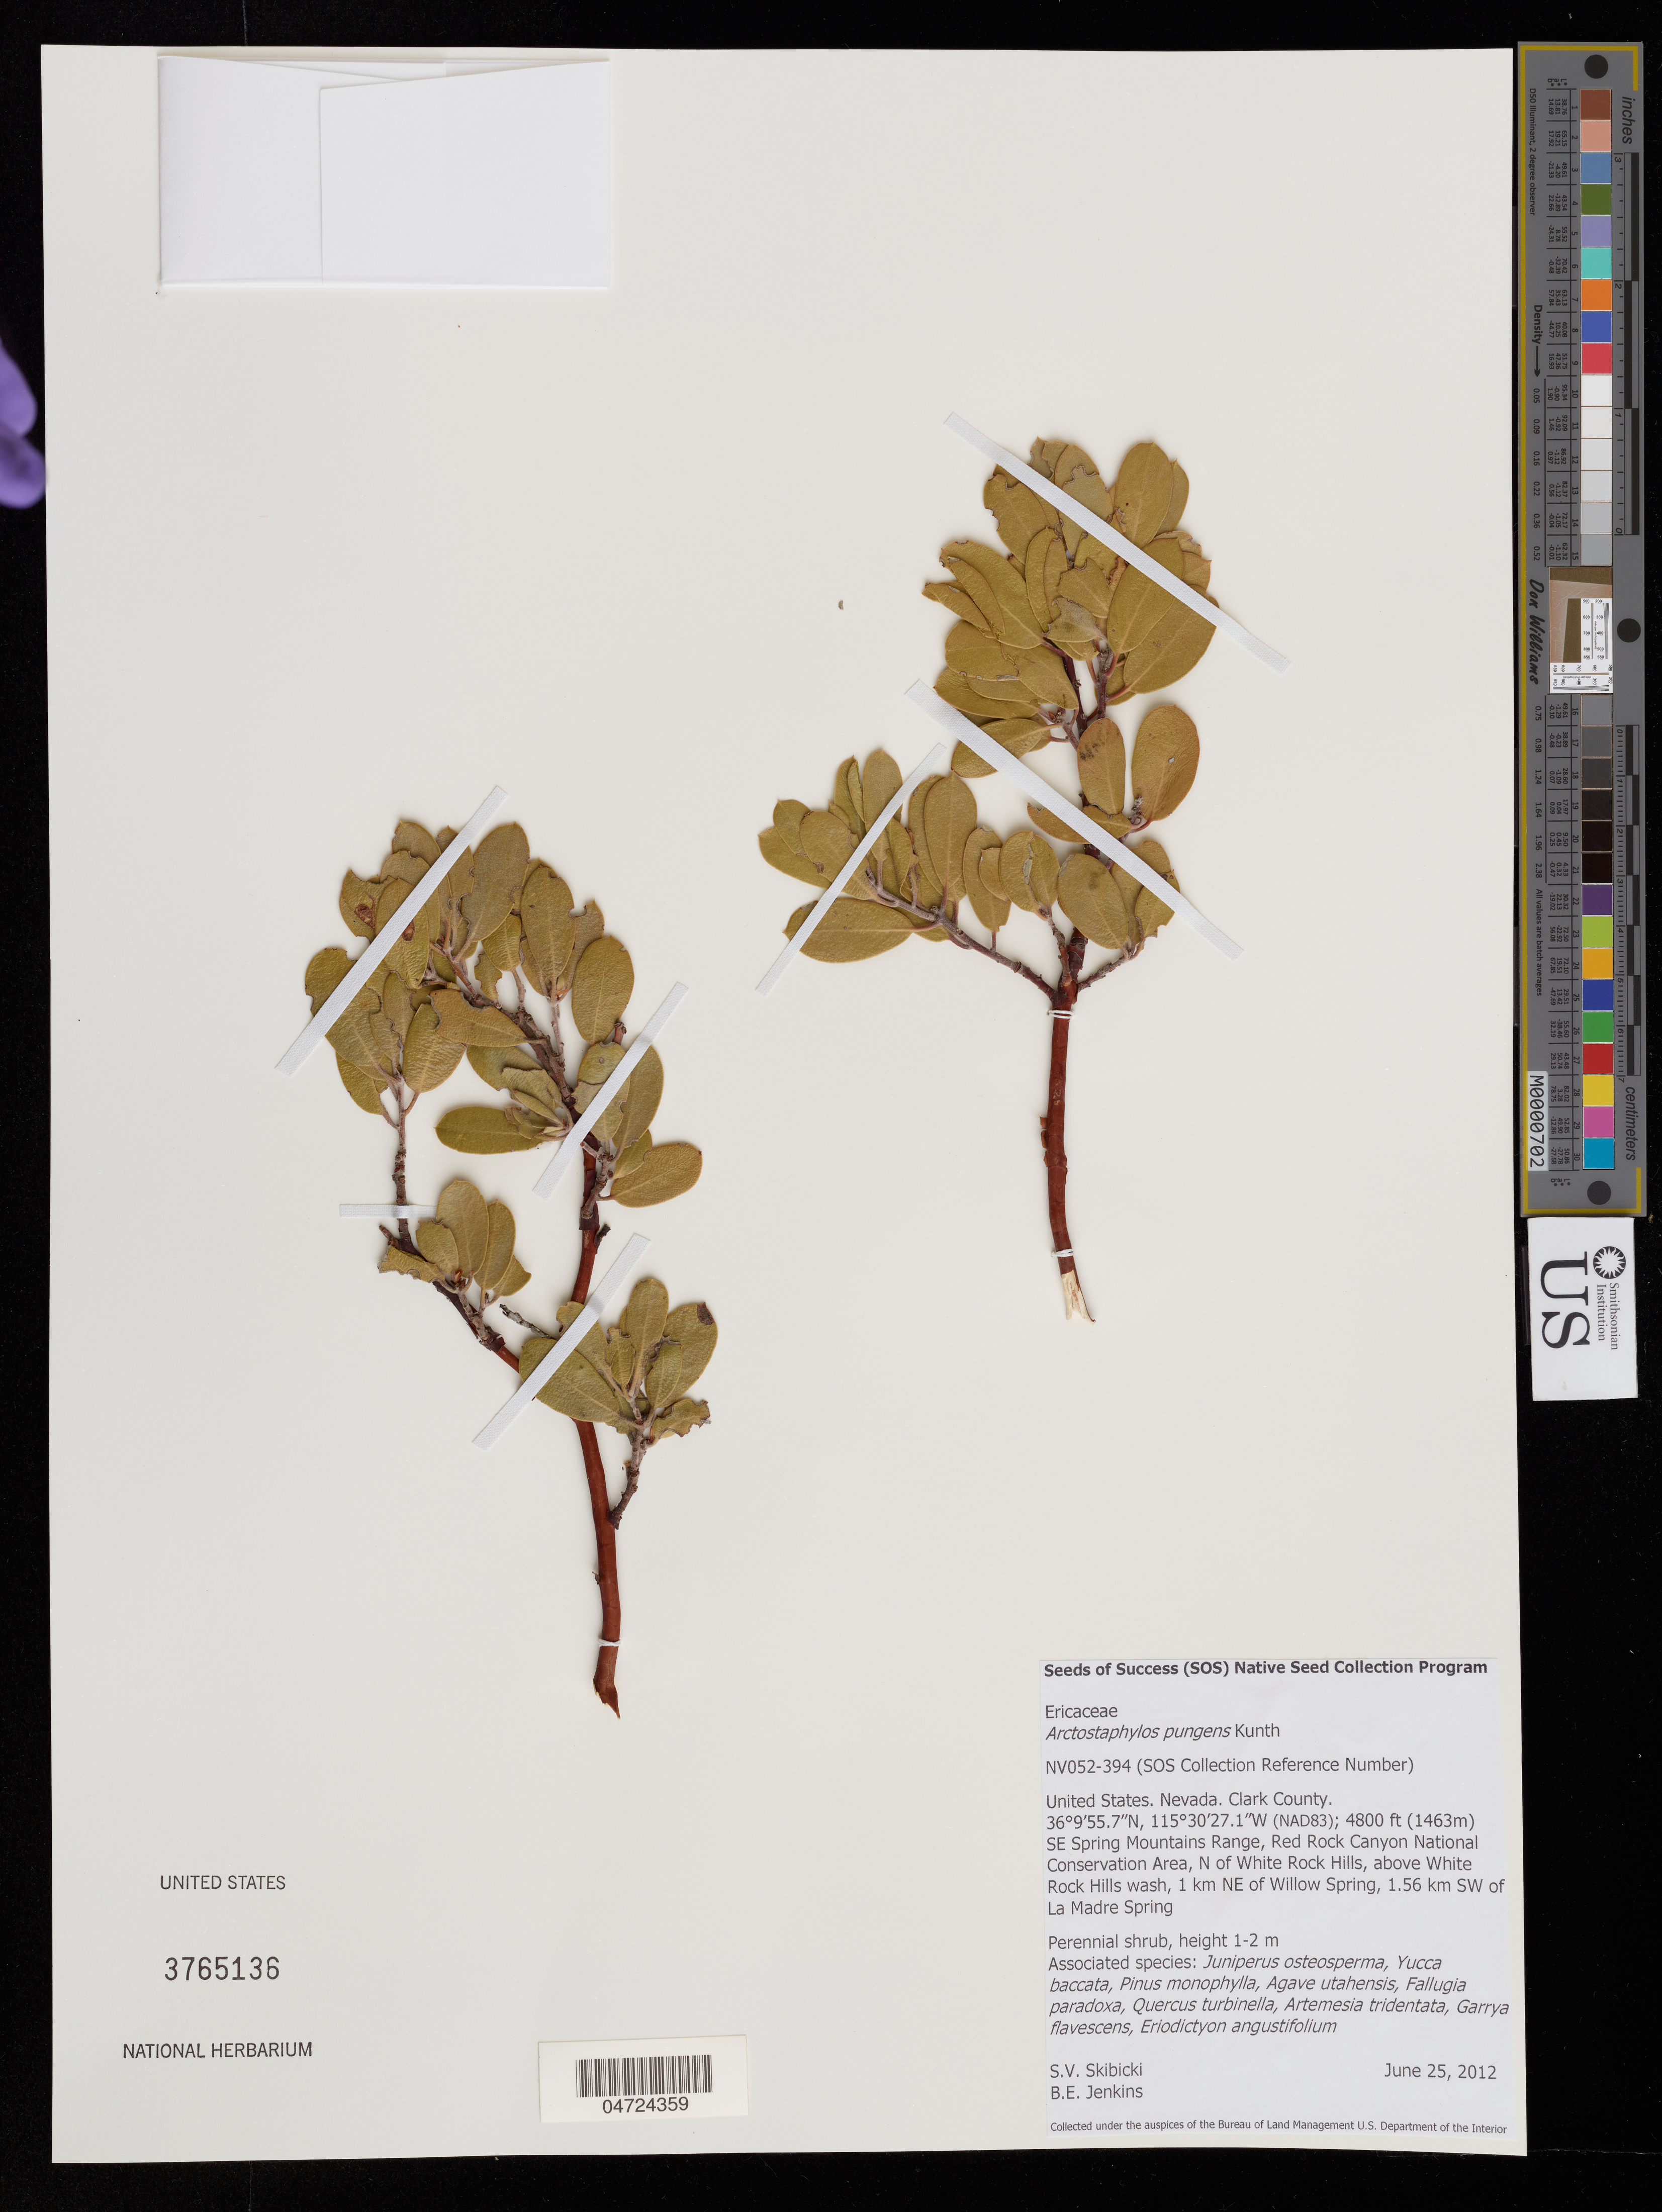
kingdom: Plantae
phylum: Tracheophyta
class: Magnoliopsida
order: Ericales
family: Ericaceae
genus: Arctostaphylos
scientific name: Arctostaphylos pungens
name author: Kunth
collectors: S. Skibicki & B. Jenkins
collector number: NV052-394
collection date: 2012-06-25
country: United States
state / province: Nevada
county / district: Clark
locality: Clark County. SE Spring Mountains Range, Red Rock Canyon National Conservation Area, N of White Rock Hills, above White Rock Hills wash, 1 km NE of Willow Spring, 1.56 km SW of La Madre Spring.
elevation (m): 1463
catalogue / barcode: US 3765136